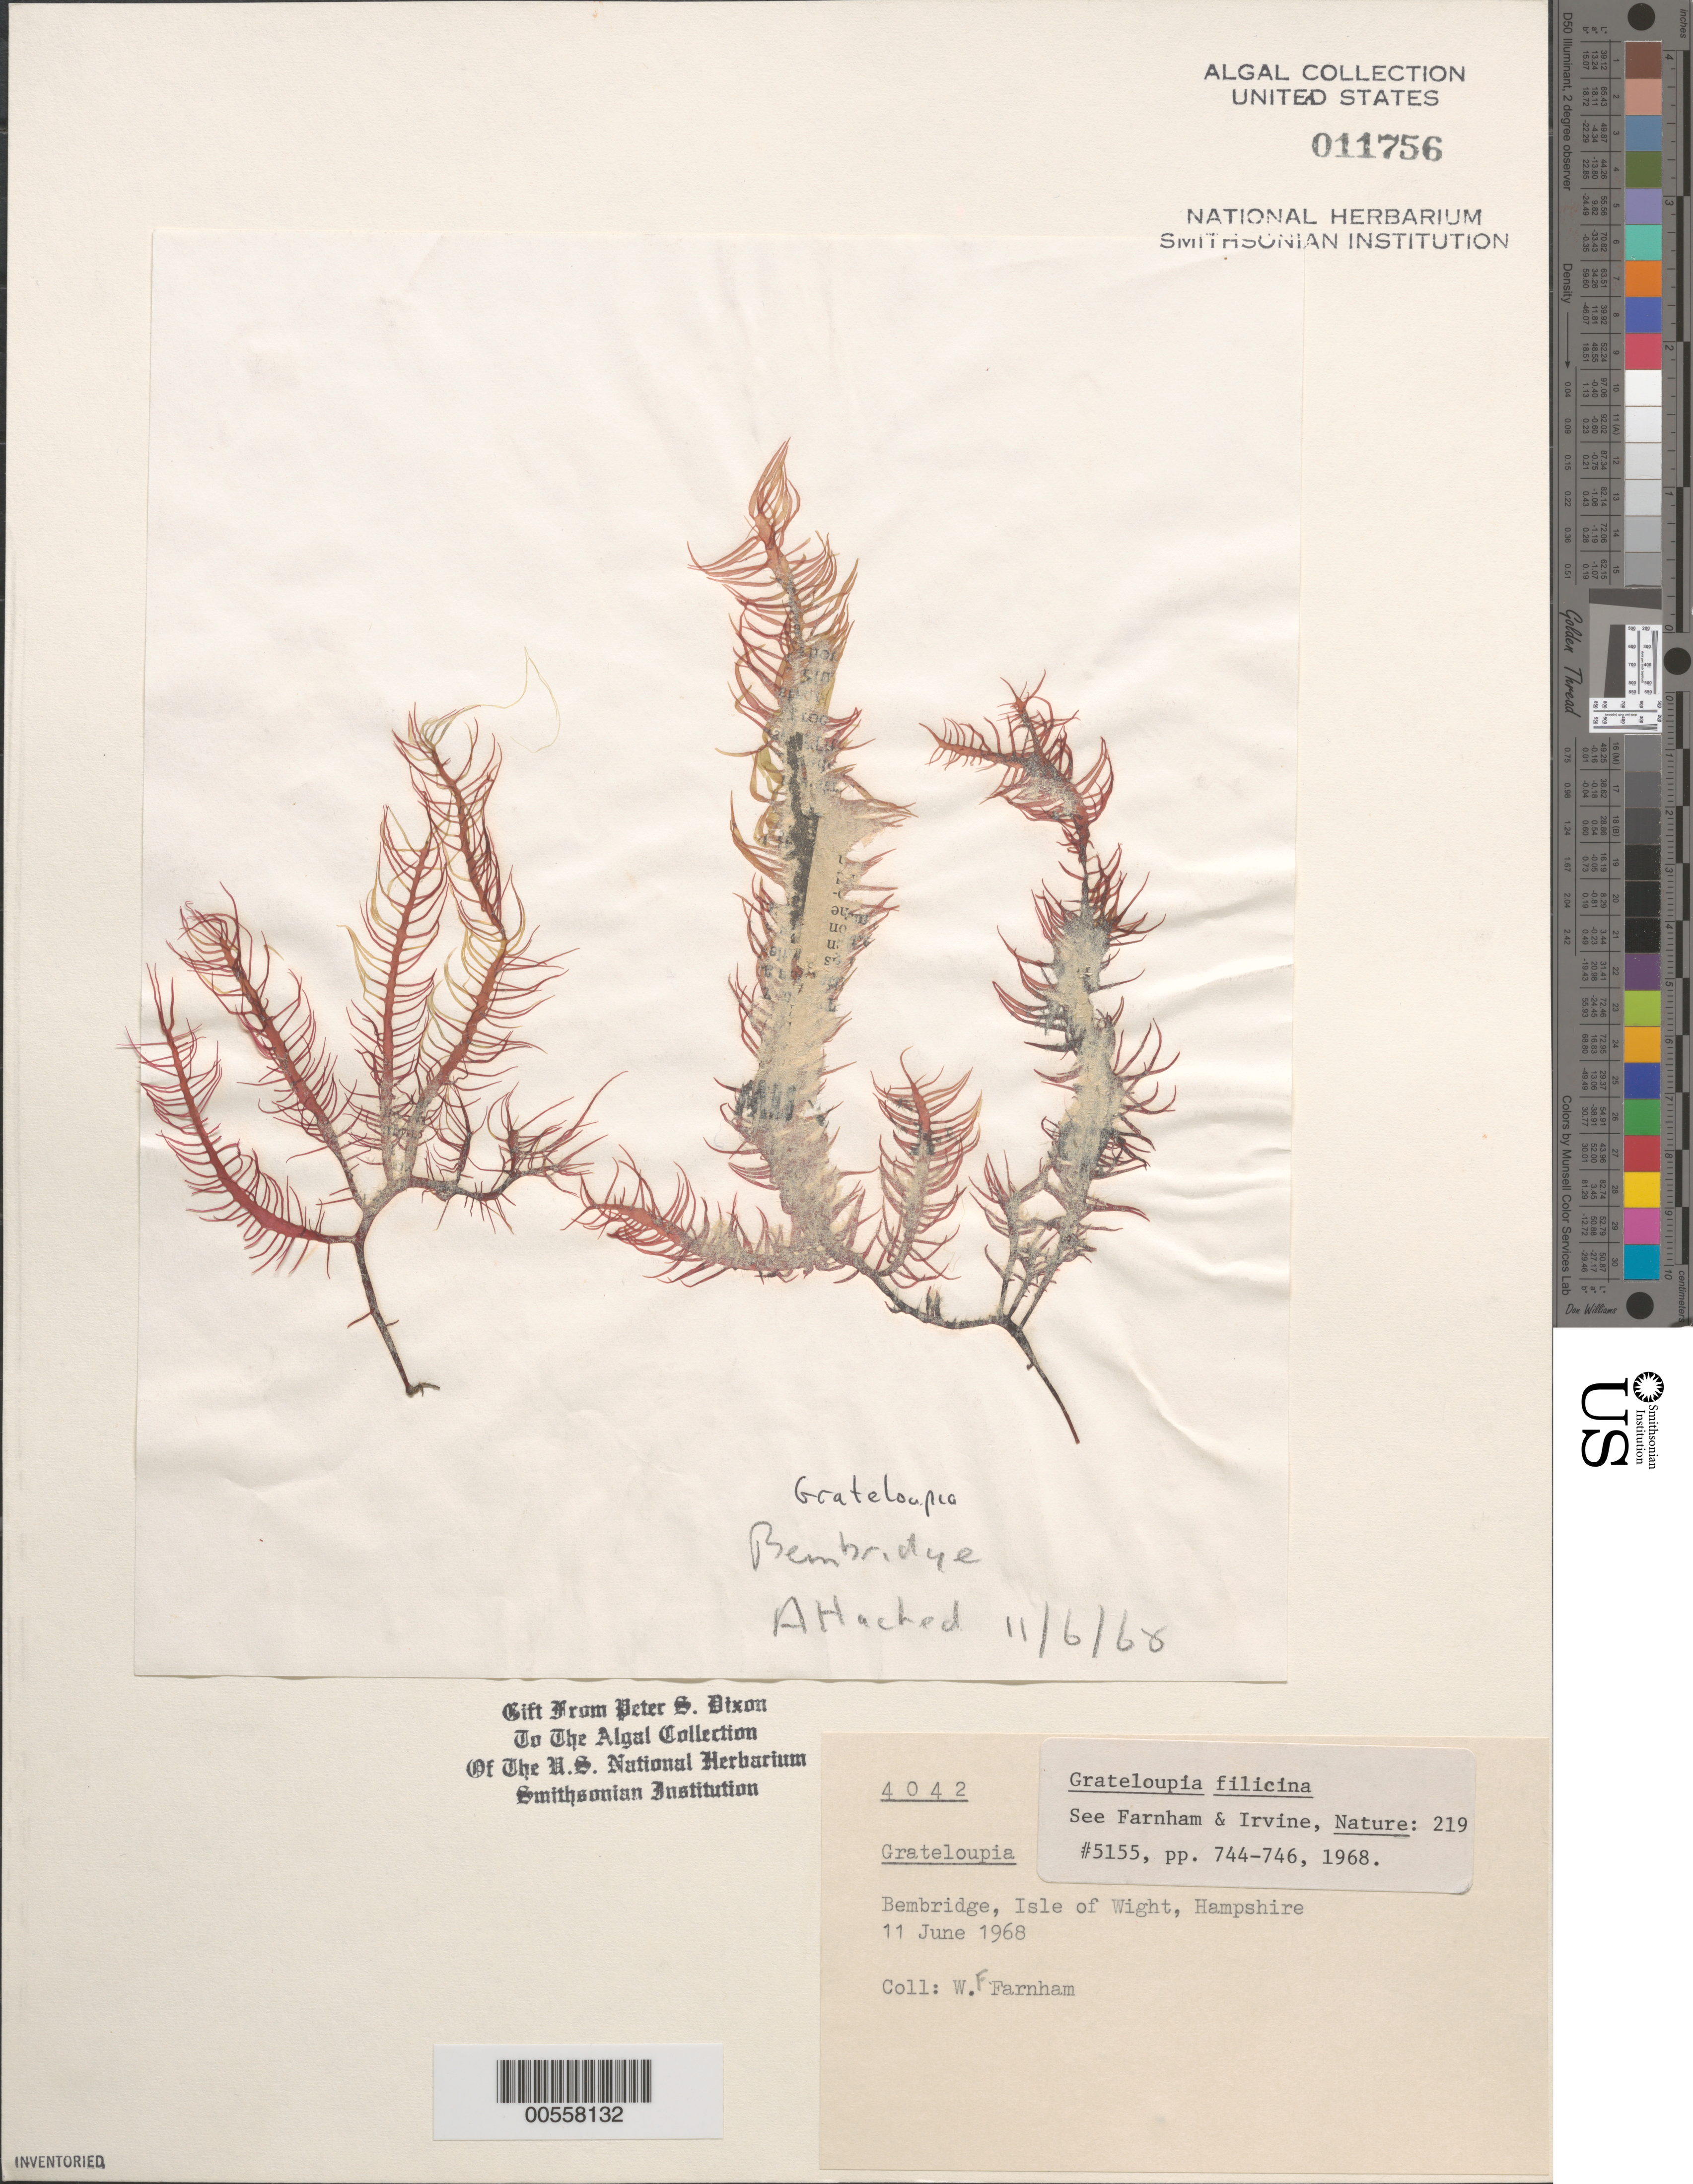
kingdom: Plantae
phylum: Rhodophyta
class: Florideophyceae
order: Halymeniales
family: Halymeniaceae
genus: Grateloupia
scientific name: Grateloupia filicina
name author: (J.V.Lamouroux) C. Agardh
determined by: Dixon, P. S.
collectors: W. Farnham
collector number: PSD 4042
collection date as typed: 11 Jun 1968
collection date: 1968-06-11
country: United Kingdom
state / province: England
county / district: Isle of Wight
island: Isle of Wight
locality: Bembridge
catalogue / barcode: US 11756